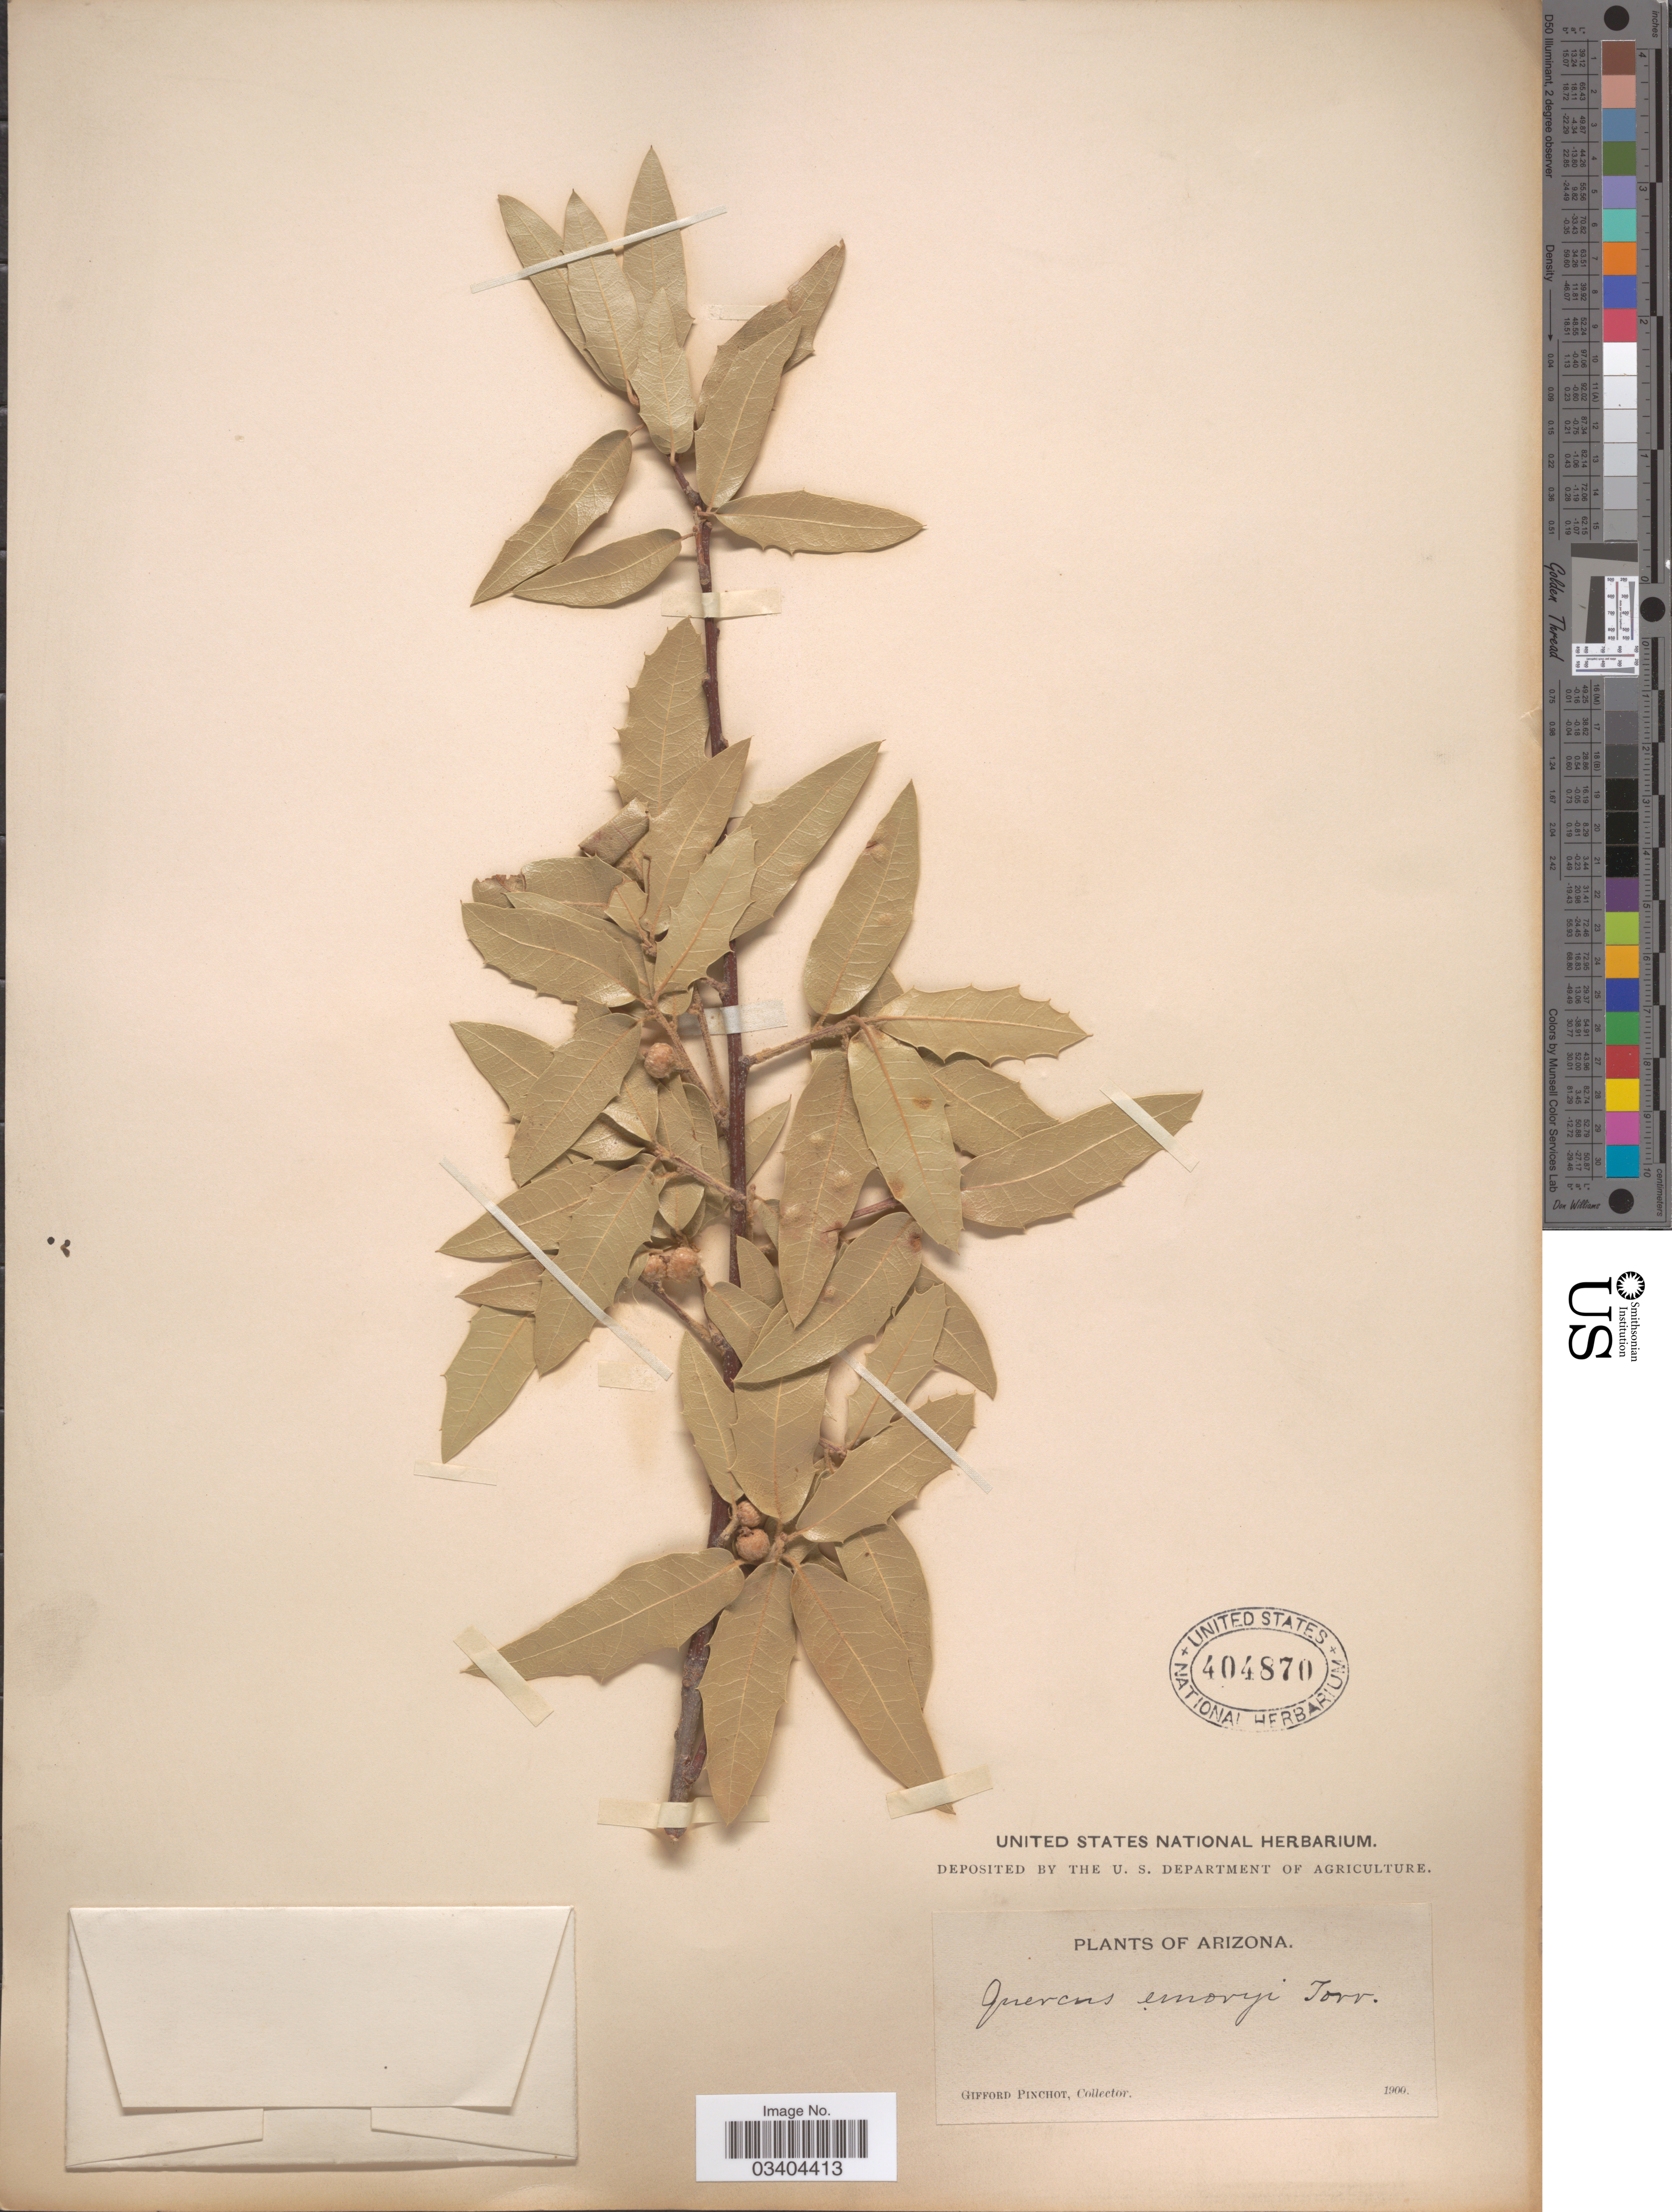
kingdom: Plantae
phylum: Tracheophyta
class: Magnoliopsida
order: Fagales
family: Fagaceae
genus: Quercus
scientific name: Quercus emoryi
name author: Torr. in Emory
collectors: G. Pinchot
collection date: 1900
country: United States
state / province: Arizona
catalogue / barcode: US 404870